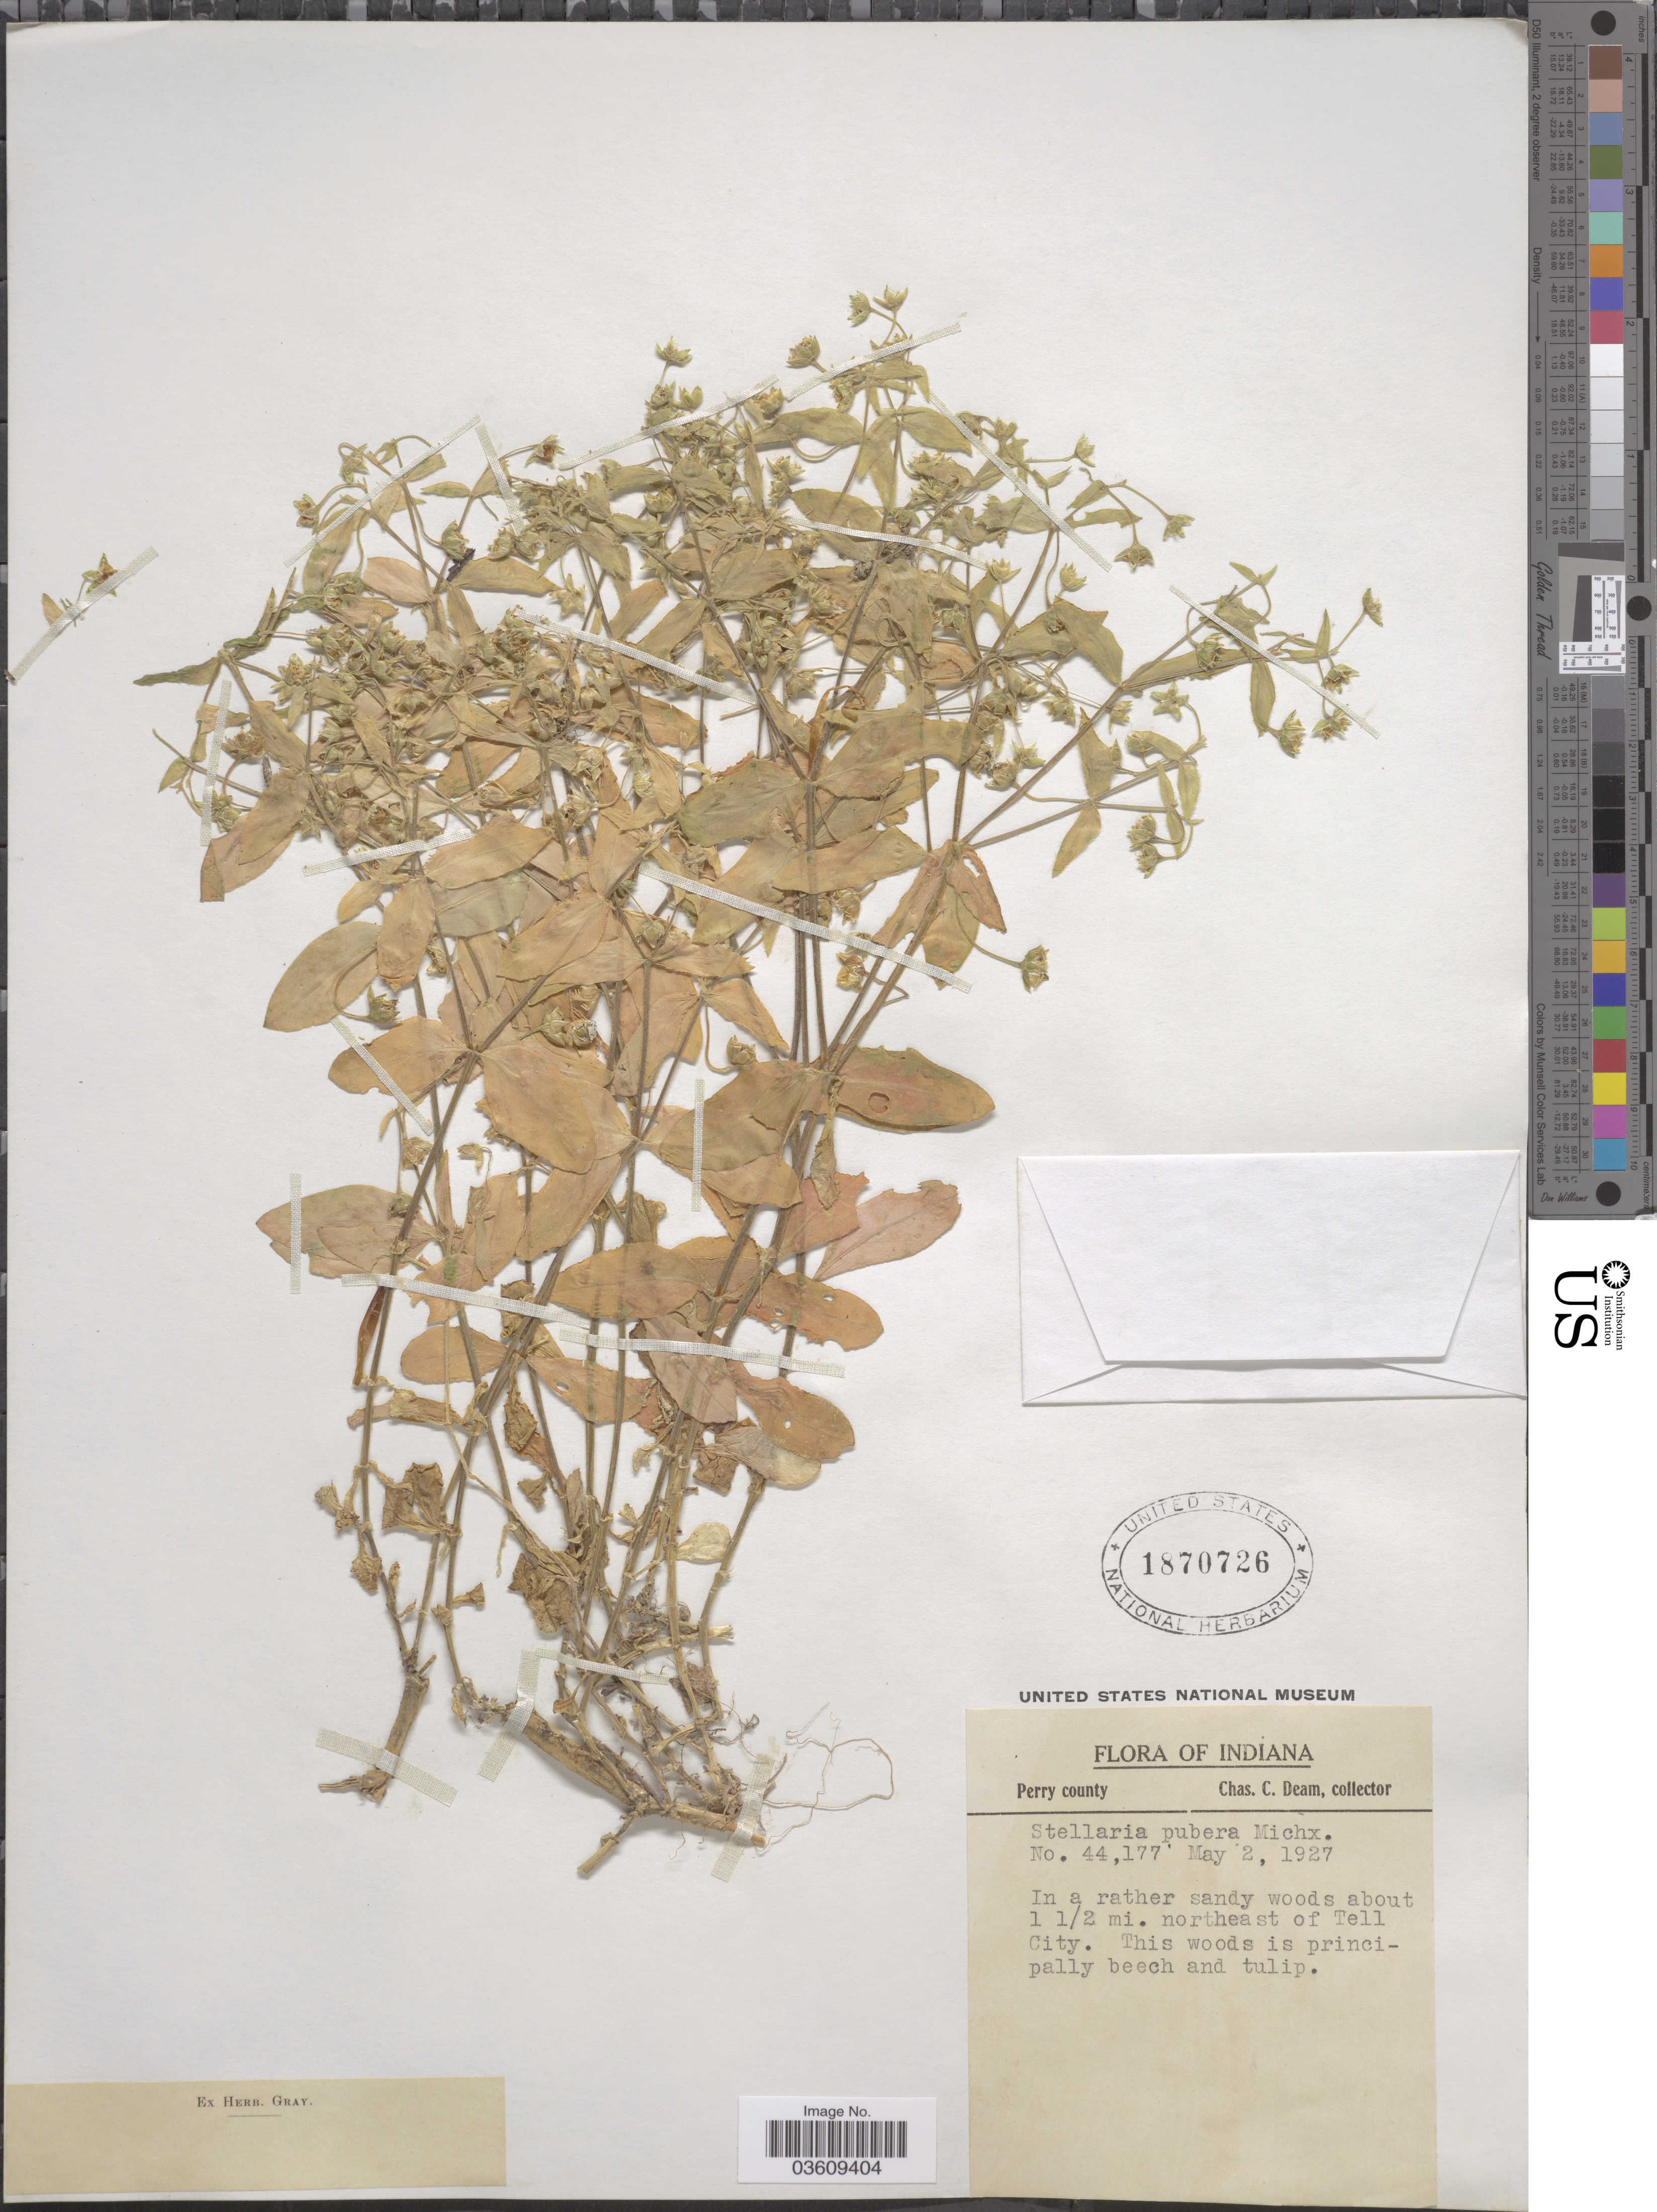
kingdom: Plantae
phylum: Tracheophyta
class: Magnoliopsida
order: Caryophyllales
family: Caryophyllaceae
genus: Stellaria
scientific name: Stellaria pubera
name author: Michx.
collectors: C. C. Deam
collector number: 44177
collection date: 1927-05-02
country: United States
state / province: Indiana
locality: Perry County. In a rather sandy woods about 1½ mi. northeast of Tell City.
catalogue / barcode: US 1870726